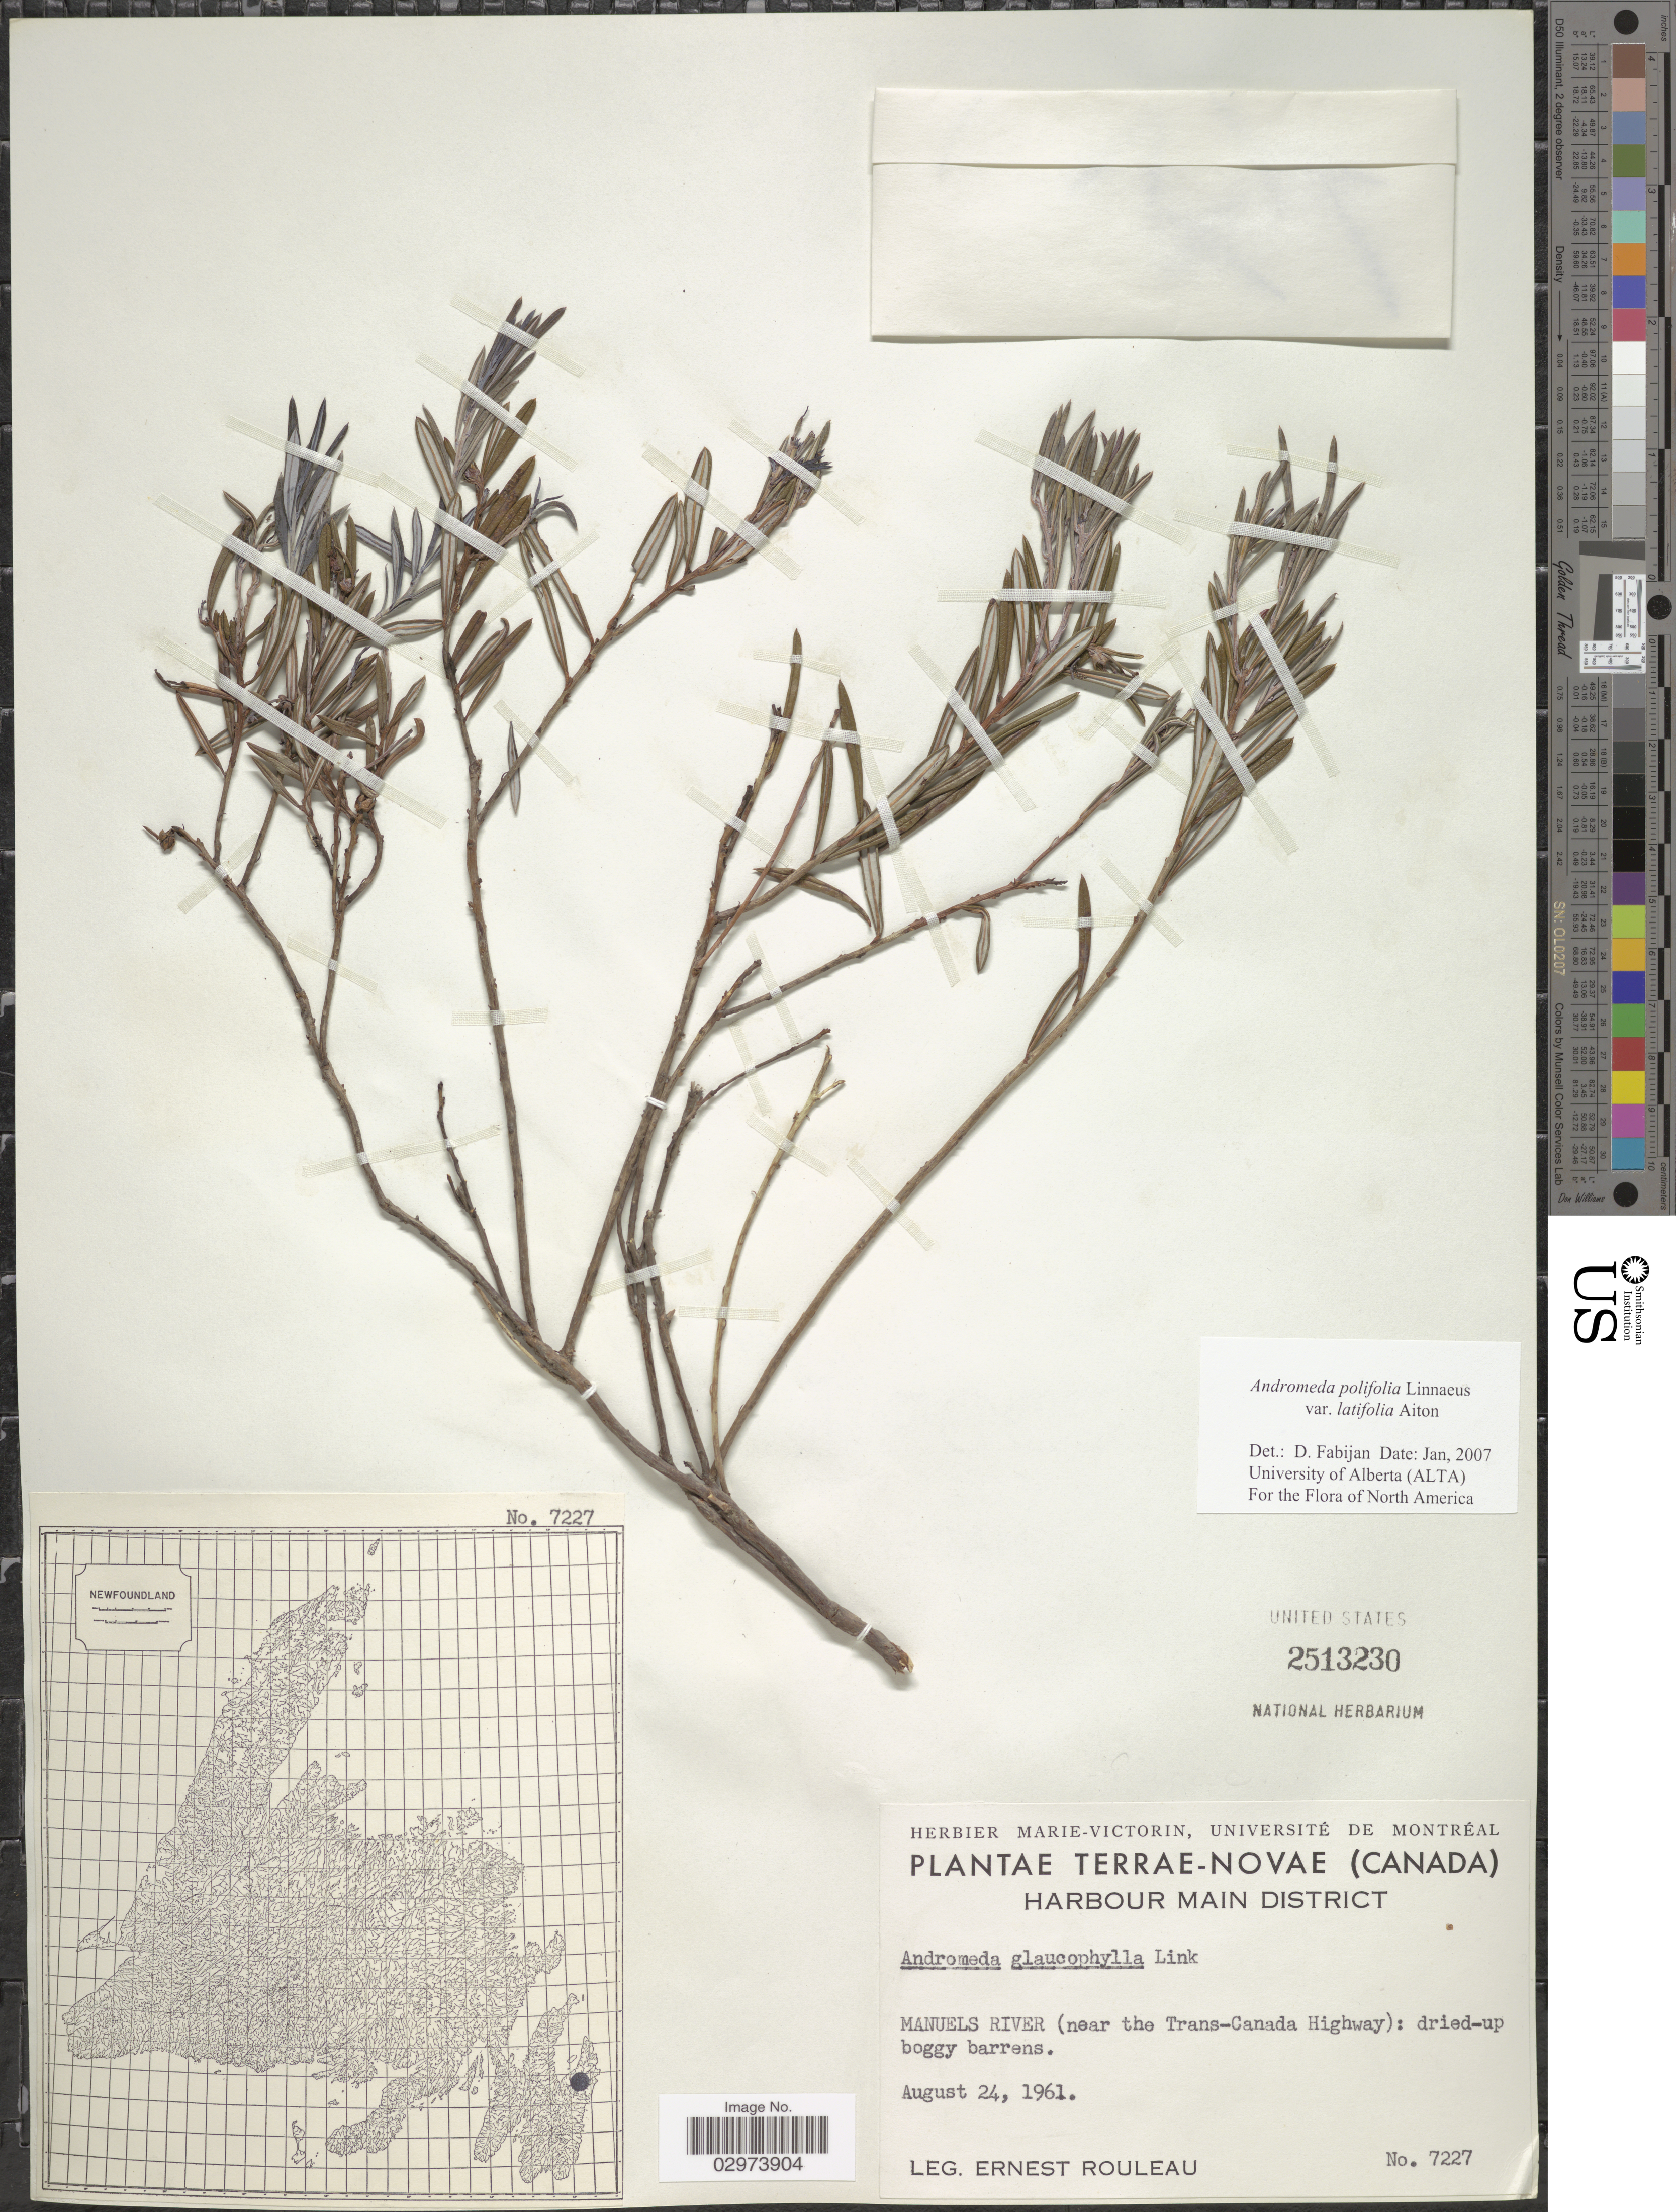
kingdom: Plantae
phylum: Tracheophyta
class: Magnoliopsida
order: Ericales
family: Ericaceae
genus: Andromeda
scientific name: Andromeda polifolia var. latifolia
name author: Aiton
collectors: J. Rouleau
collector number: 7227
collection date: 1961-08-24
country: Canada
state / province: Newfoundland and Labrador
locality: Terrae-Novae. Harbour Main District. Manuels River (near the Trans-Canada Highway).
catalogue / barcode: US 2513230